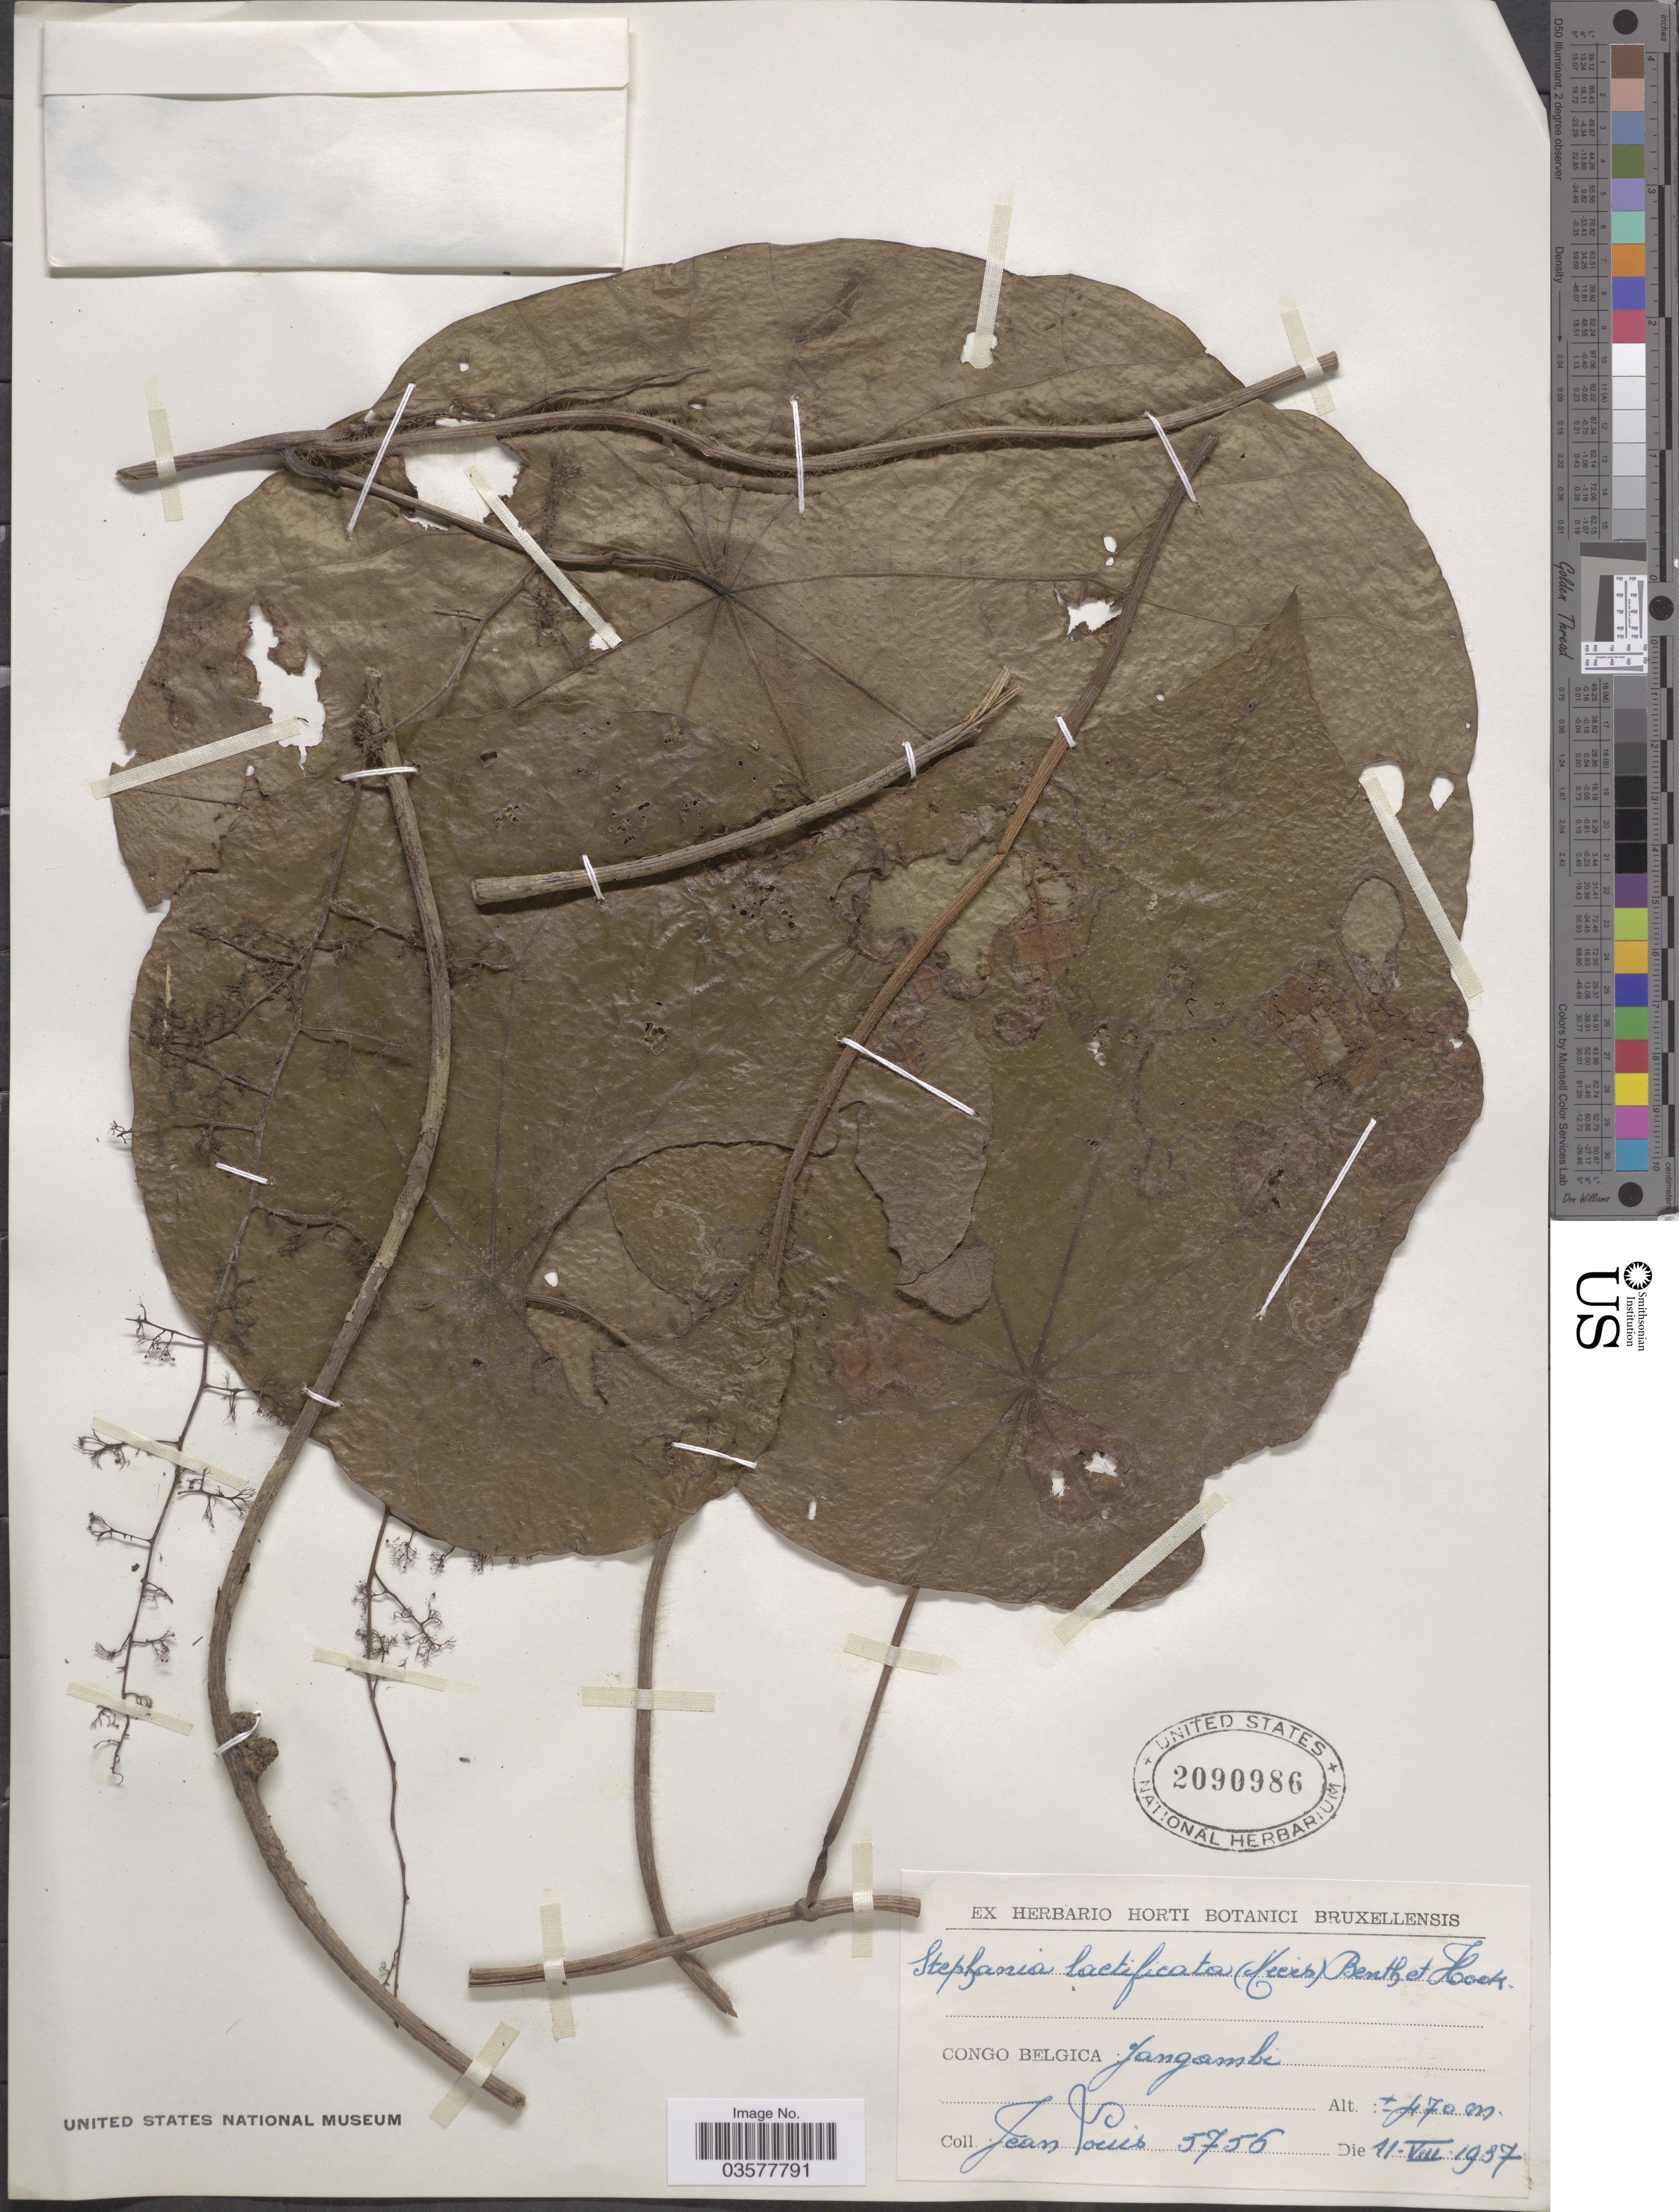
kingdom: Plantae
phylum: Tracheophyta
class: Magnoliopsida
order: Ranunculales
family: Menispermaceae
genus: Perichasma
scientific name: Perichasma laetificata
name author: Miers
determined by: Strong, Mark T., (BOT), Smithsonian Institution - National Museum of Natural History (UNITED STATES)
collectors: J. Louis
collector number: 5756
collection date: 1937-08-11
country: Congo, Democratic Republic of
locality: Congo Belgica: Jangambi.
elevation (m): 470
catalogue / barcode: US 2090986